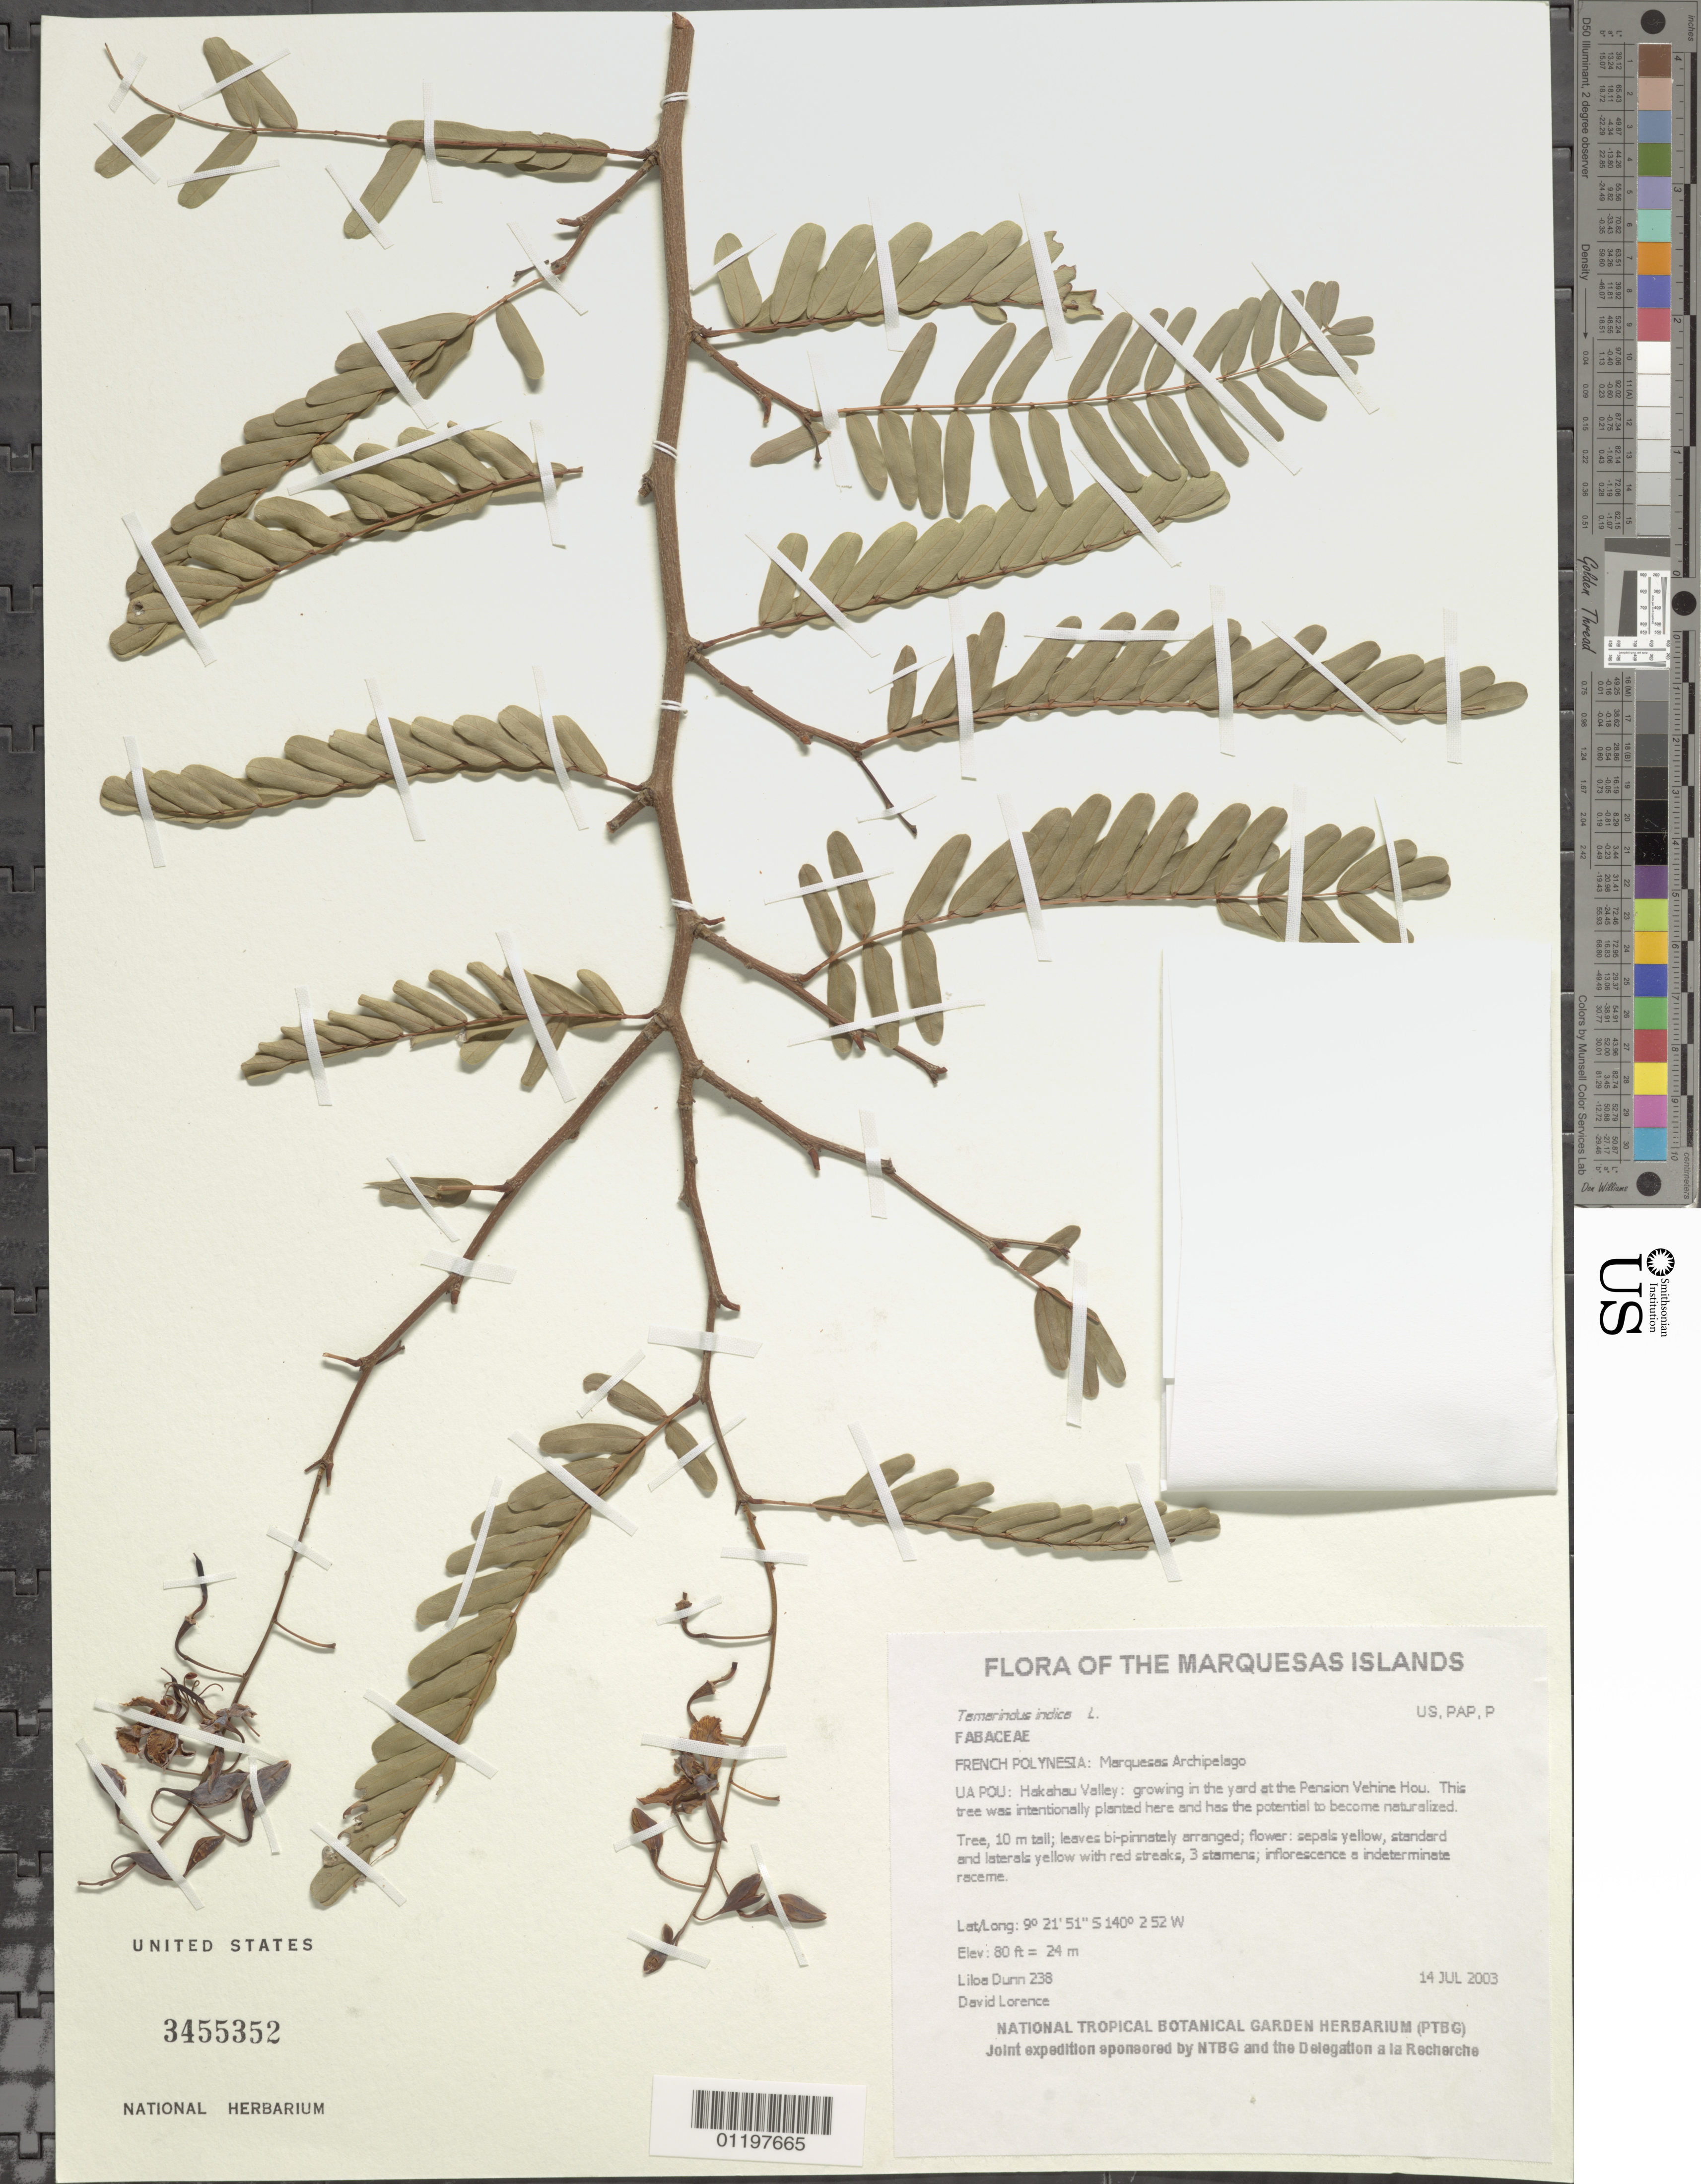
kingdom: Plantae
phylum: Tracheophyta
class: Magnoliopsida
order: Fabales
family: Fabaceae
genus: Tamarindus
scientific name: Tamarindus indica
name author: L.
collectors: L. Dunn & D. Lorence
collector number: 238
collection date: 2003-07-14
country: French Polynesia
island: Ua Pou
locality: Hakahau Valley: growing in the yard at the Pension Vehine Hou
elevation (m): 24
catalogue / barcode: US 3455352